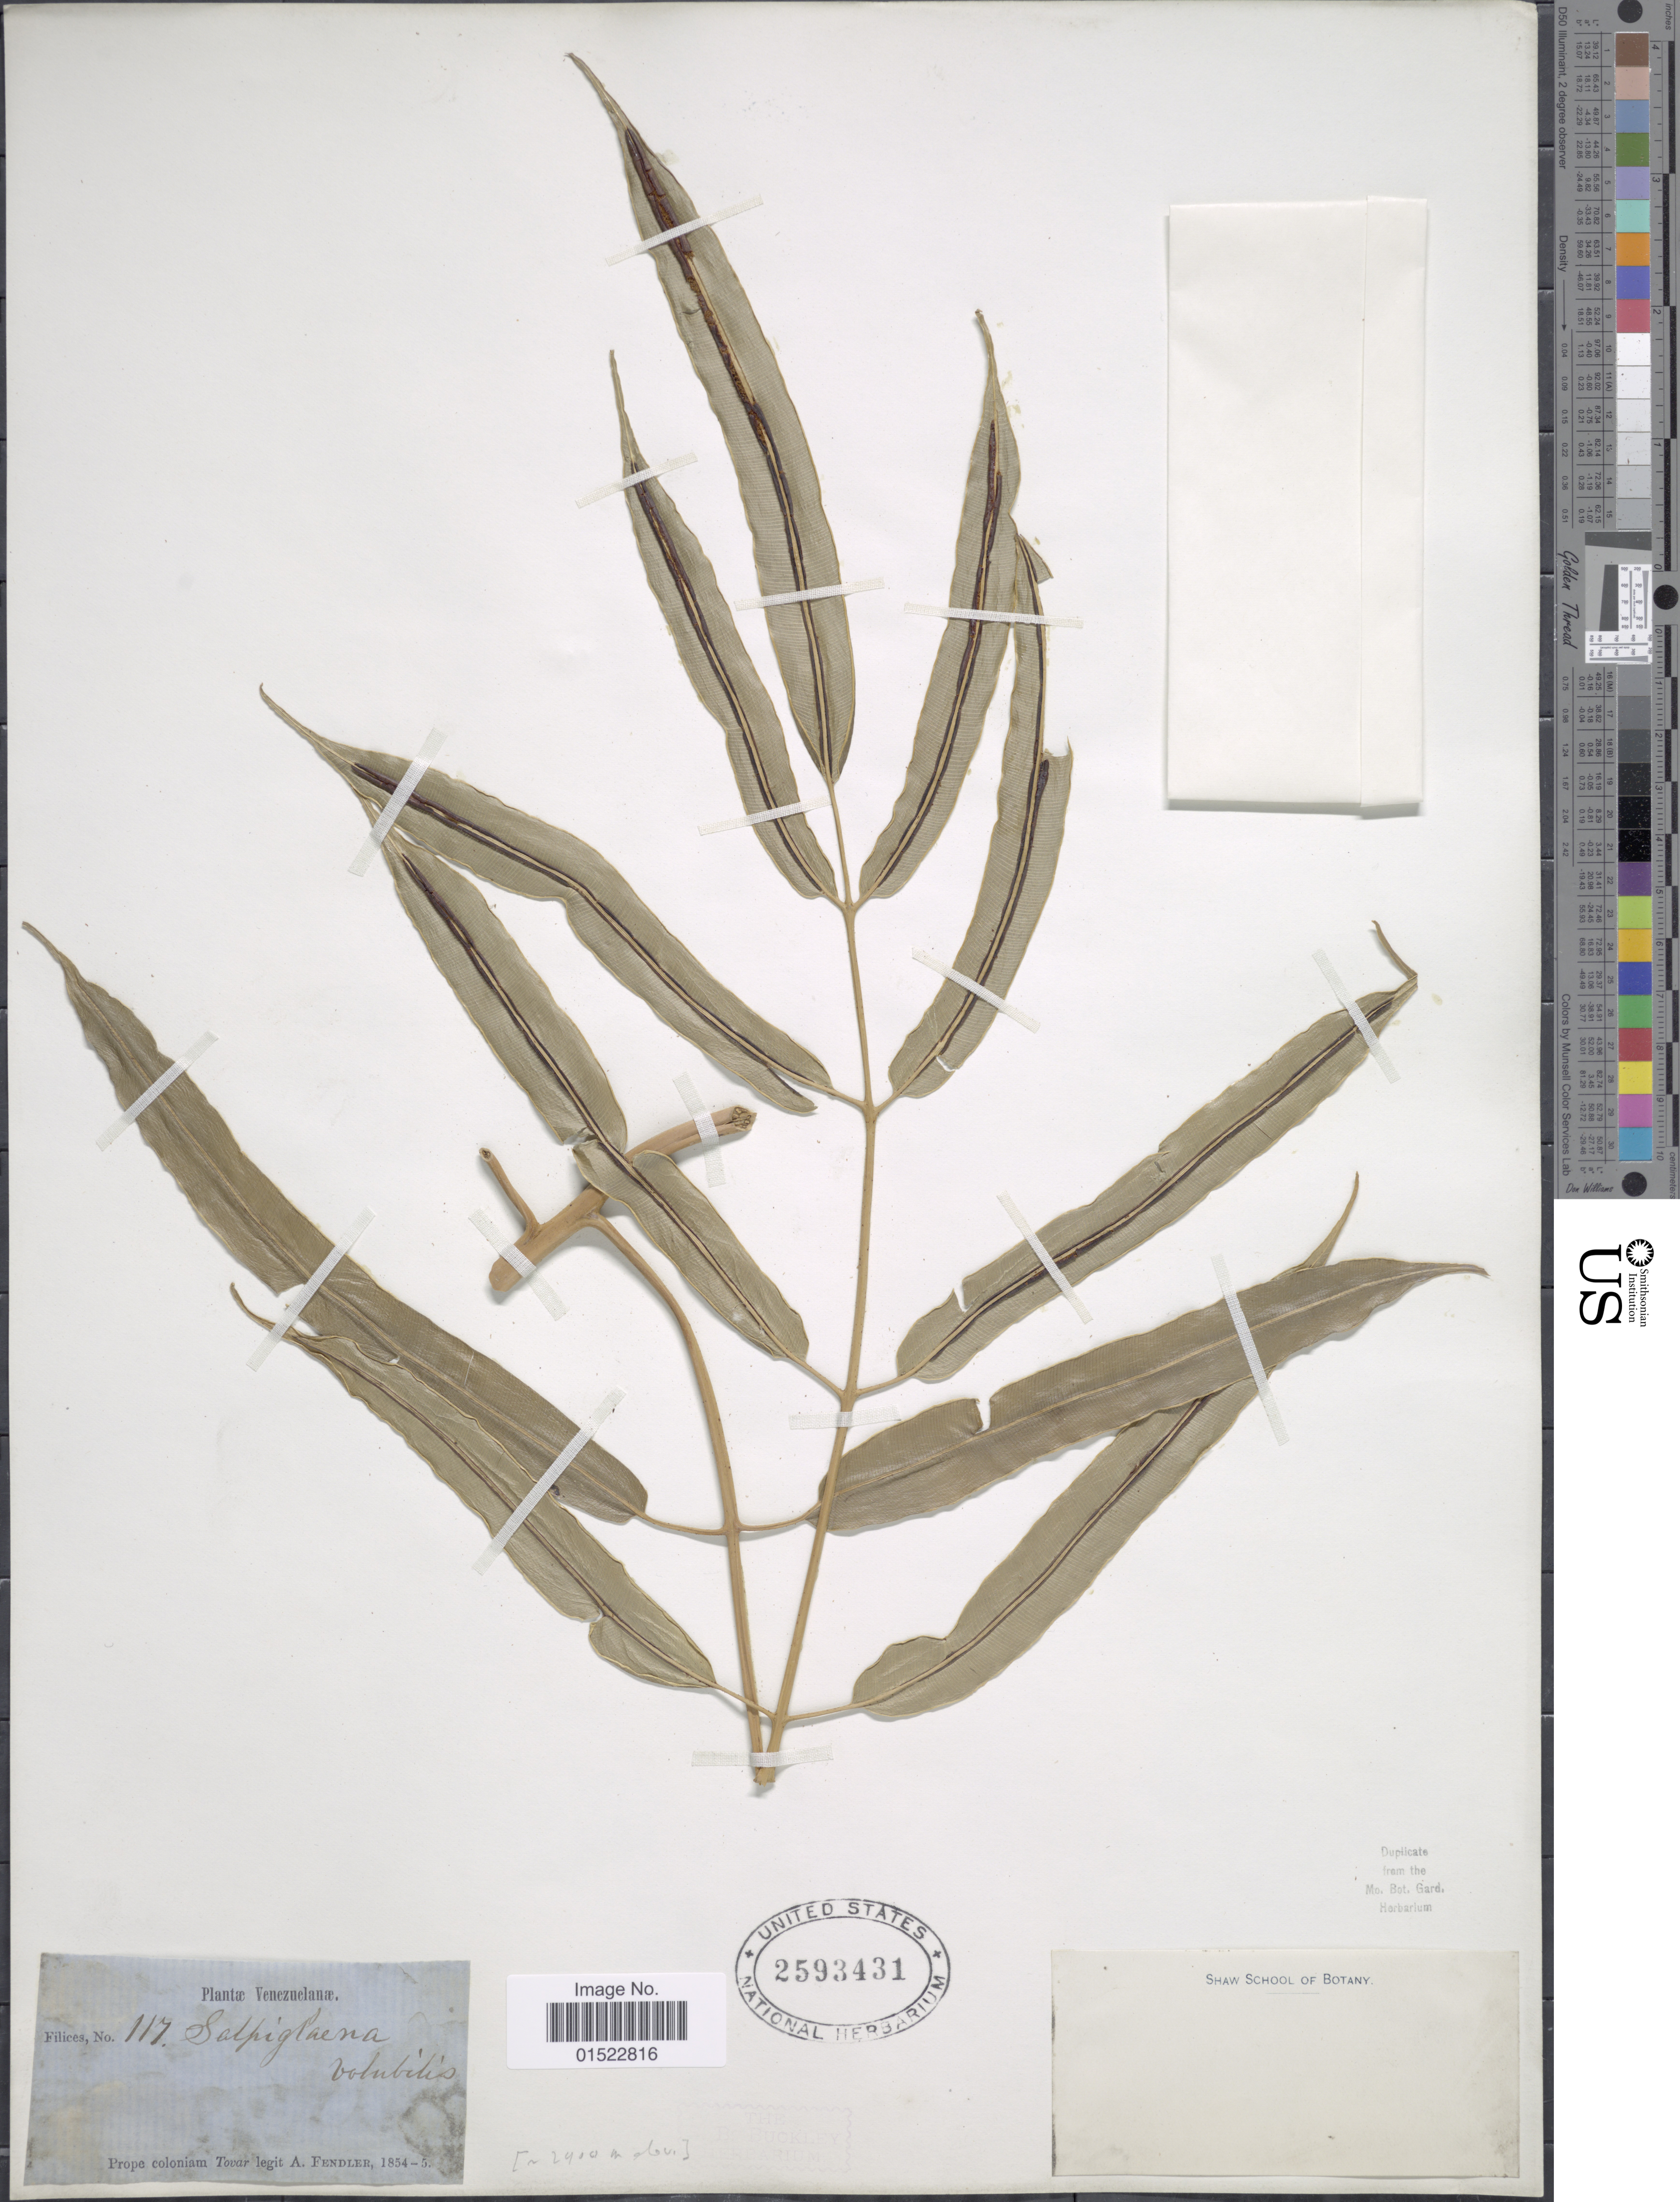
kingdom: Plantae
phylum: Tracheophyta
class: Polypodiopsida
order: Polypodiales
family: Blechnaceae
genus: Salpichlaena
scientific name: Salpichlaena volubilis subsp. thalassica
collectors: A. Fendler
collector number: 11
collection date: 1854/1855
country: Venezuela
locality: Prope coloniam,Tovar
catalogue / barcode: US 2593431